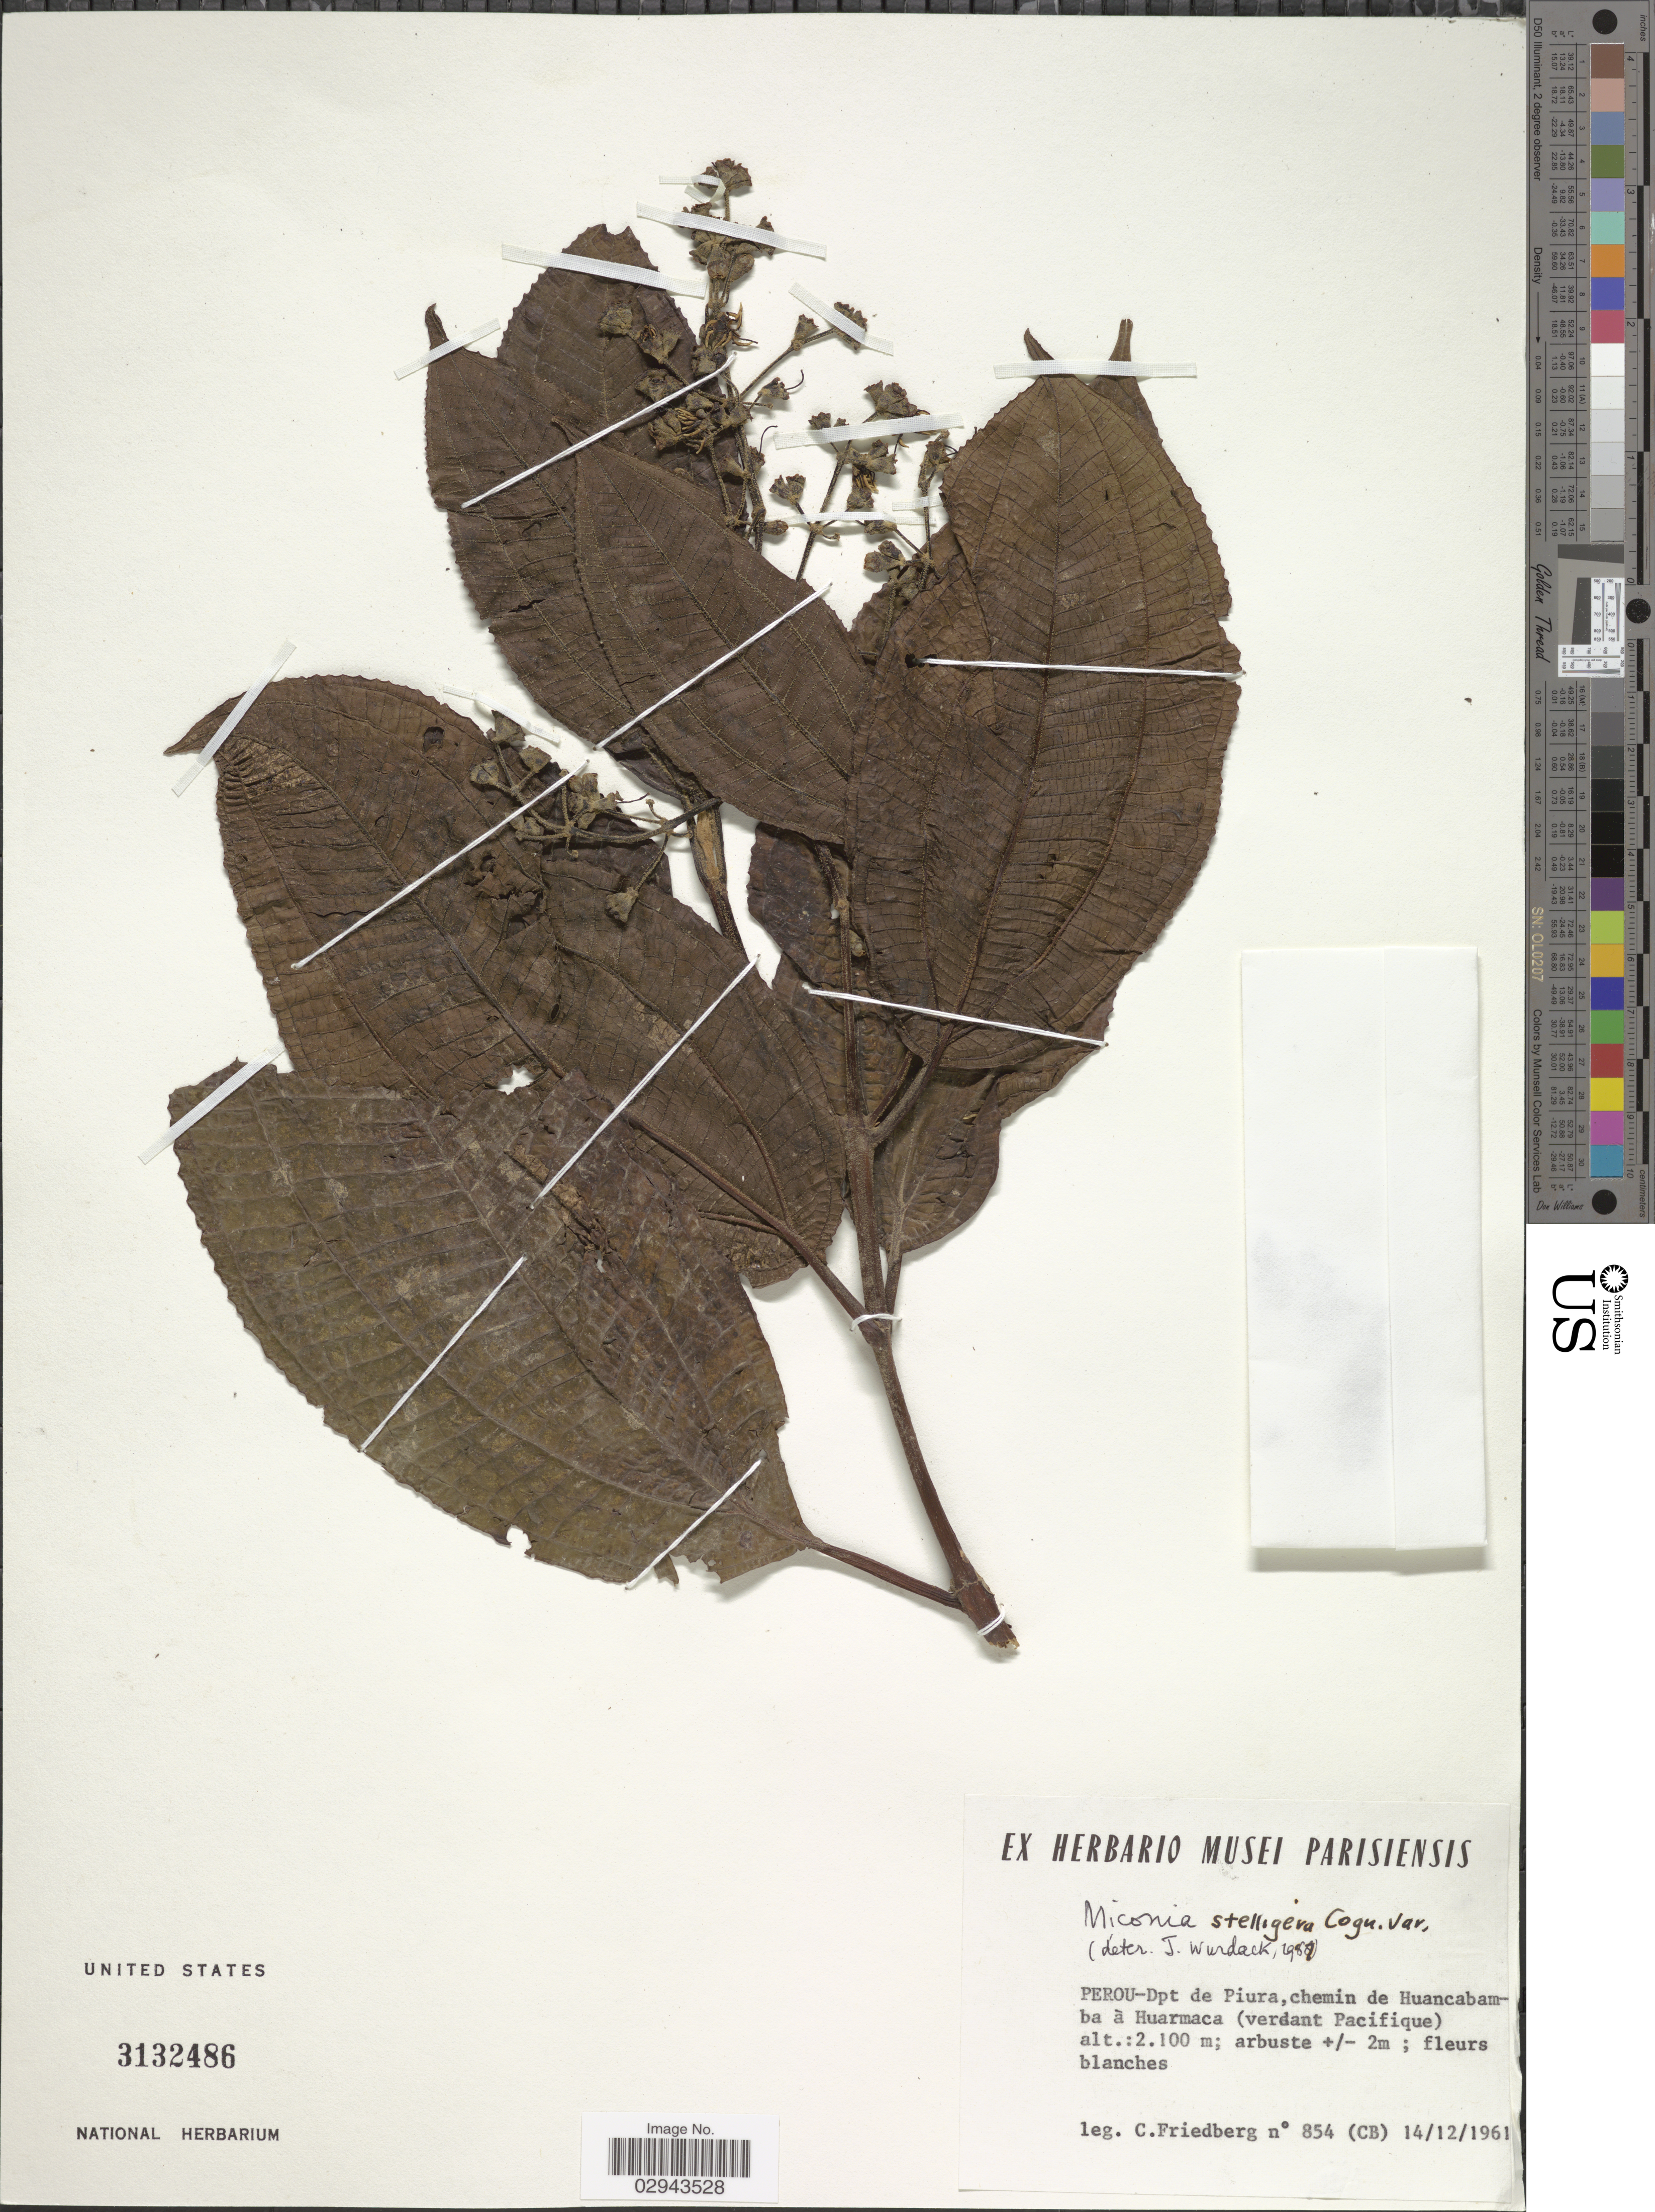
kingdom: Plantae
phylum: Tracheophyta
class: Magnoliopsida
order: Myrtales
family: Melastomataceae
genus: Miconia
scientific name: Miconia stelligera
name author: Cogn.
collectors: C. Friedberg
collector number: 854 (CB)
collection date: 1961-12-14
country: Peru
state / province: Piura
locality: Dpt de Piura, chemin de Huancabamba à Huarmaca (verdant Pacifique).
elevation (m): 2100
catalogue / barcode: US 3132486